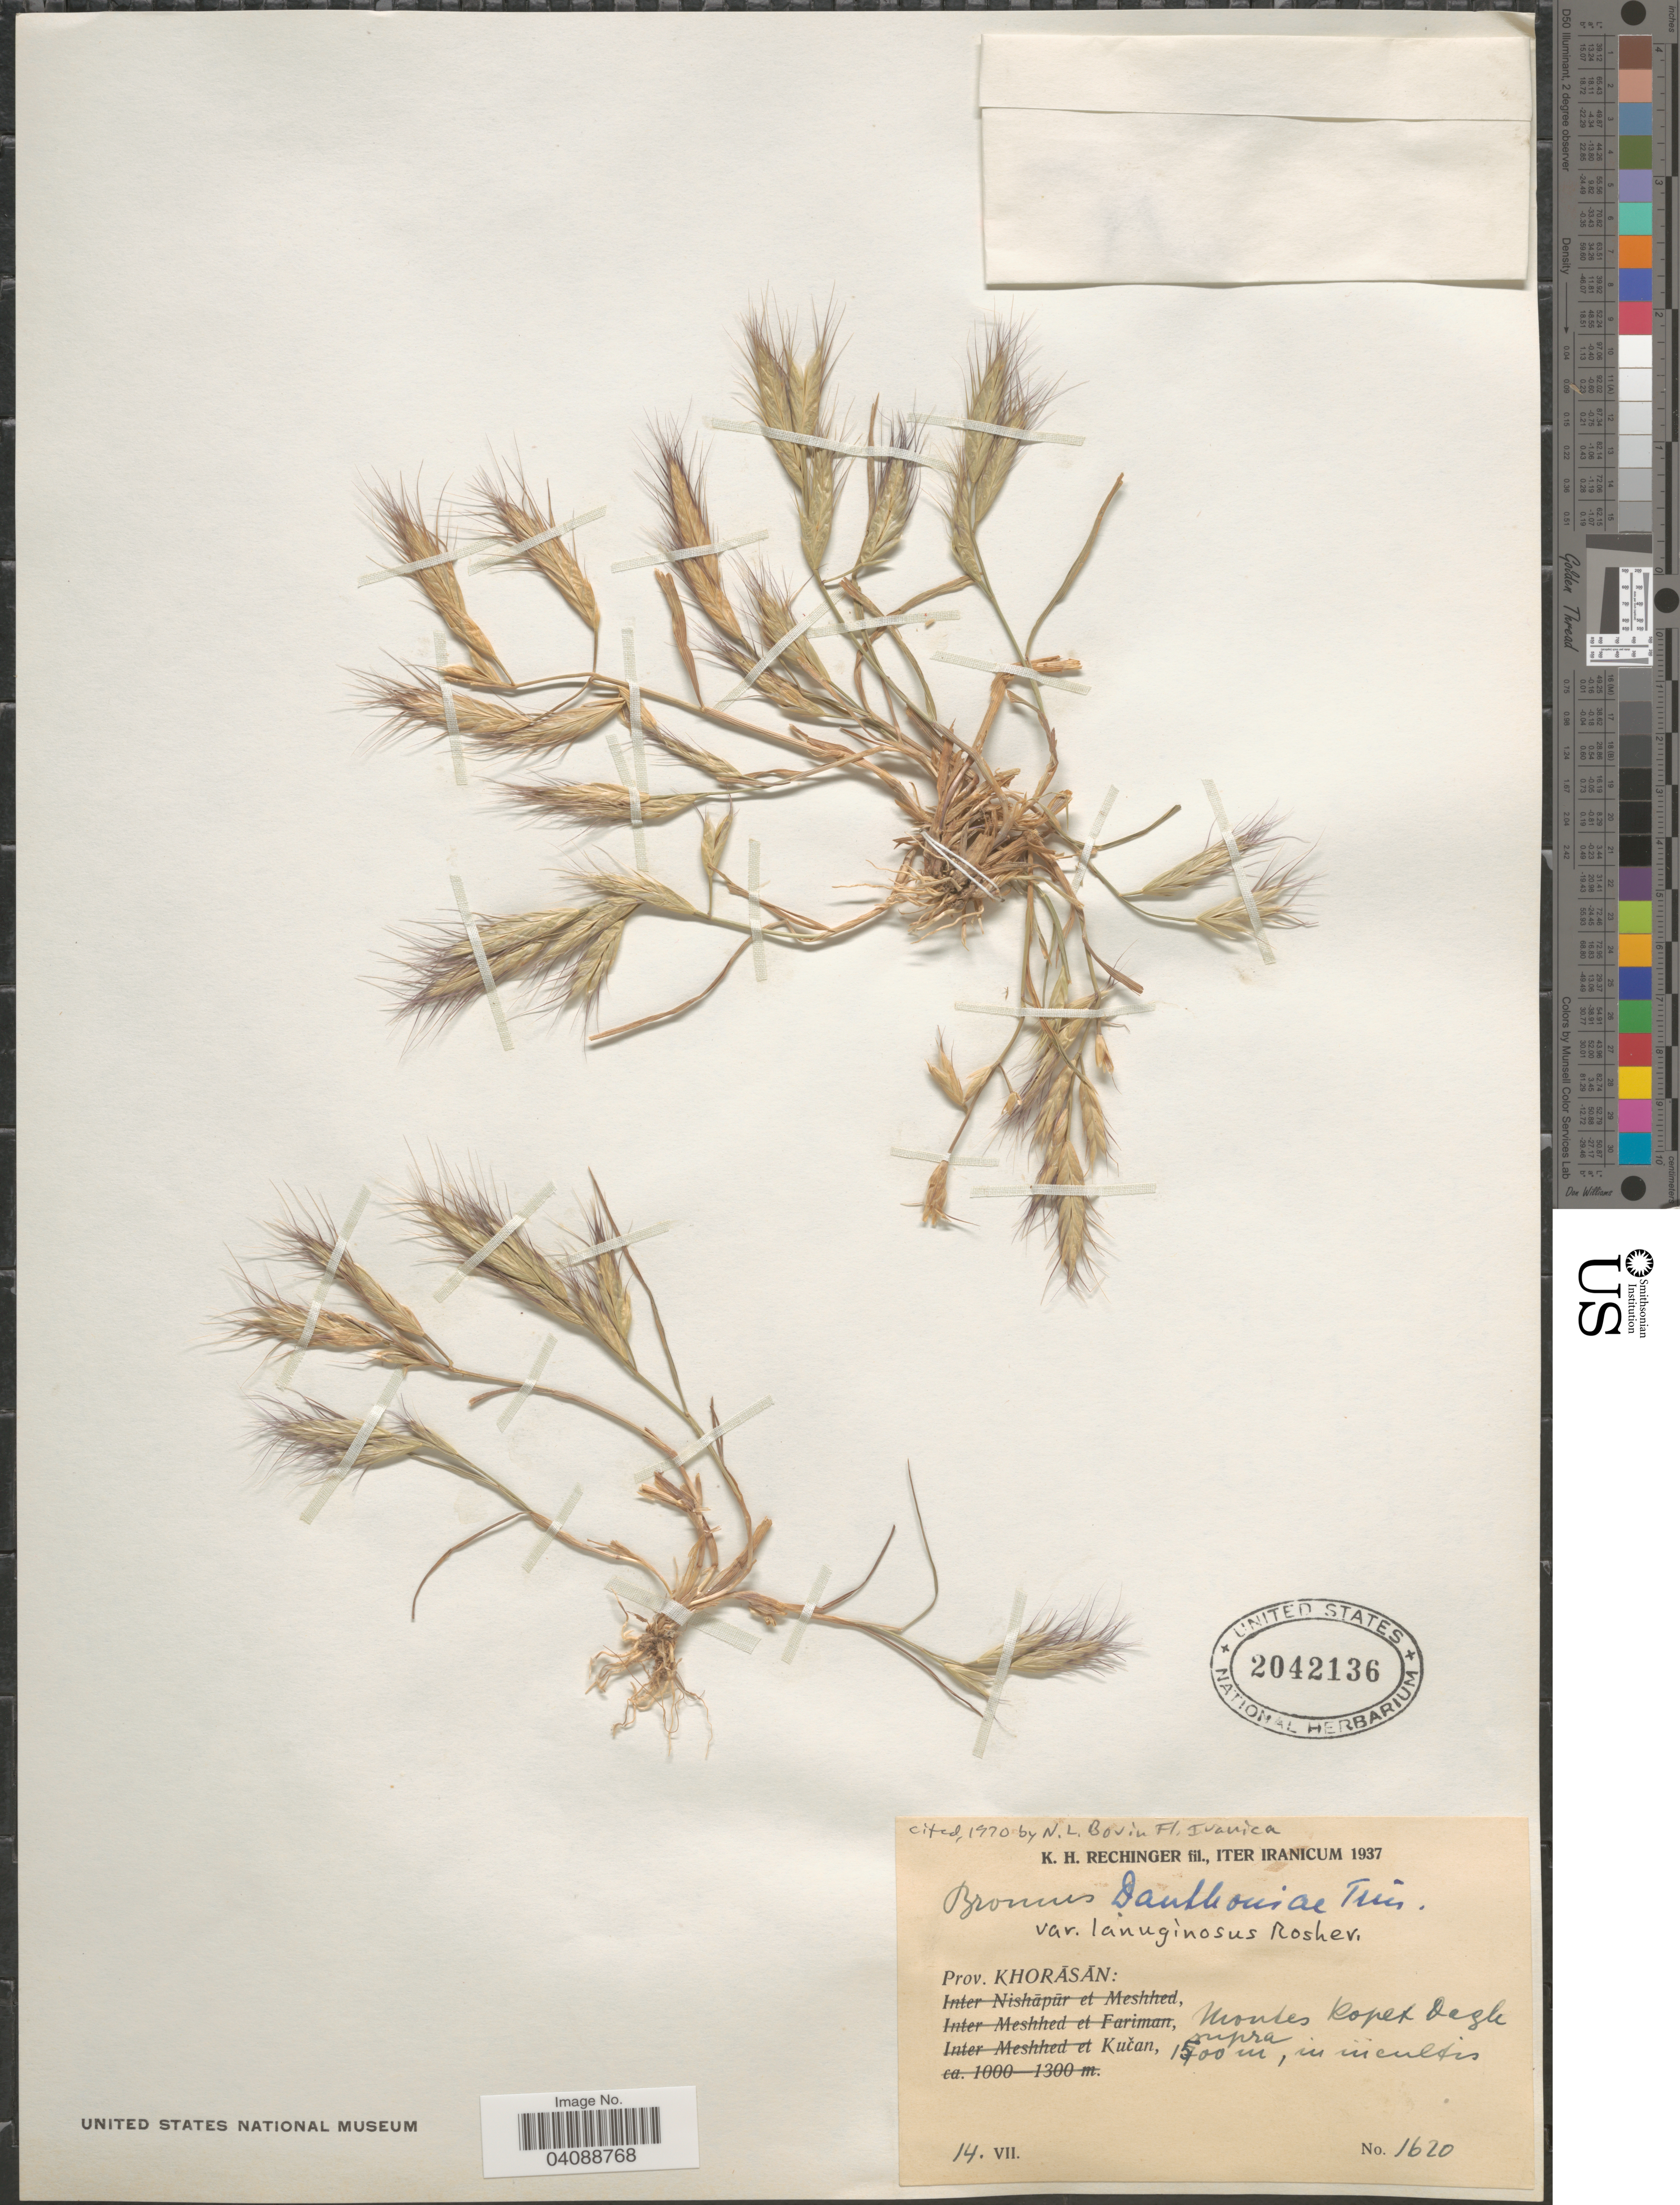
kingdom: Plantae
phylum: Tracheophyta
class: Liliopsida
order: Poales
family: Poaceae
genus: Bromus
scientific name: Bromus danthoniae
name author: Trin. ex C.A. Mey.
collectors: K. H. Rechinger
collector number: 1620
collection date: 1937-07-14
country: Iran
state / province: Khorasan [obsolete]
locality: Iter Iranicum 1937. Prov. Khorasan: Montes Ropex Dagle supra. in incultis.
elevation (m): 1500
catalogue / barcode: US 2042136